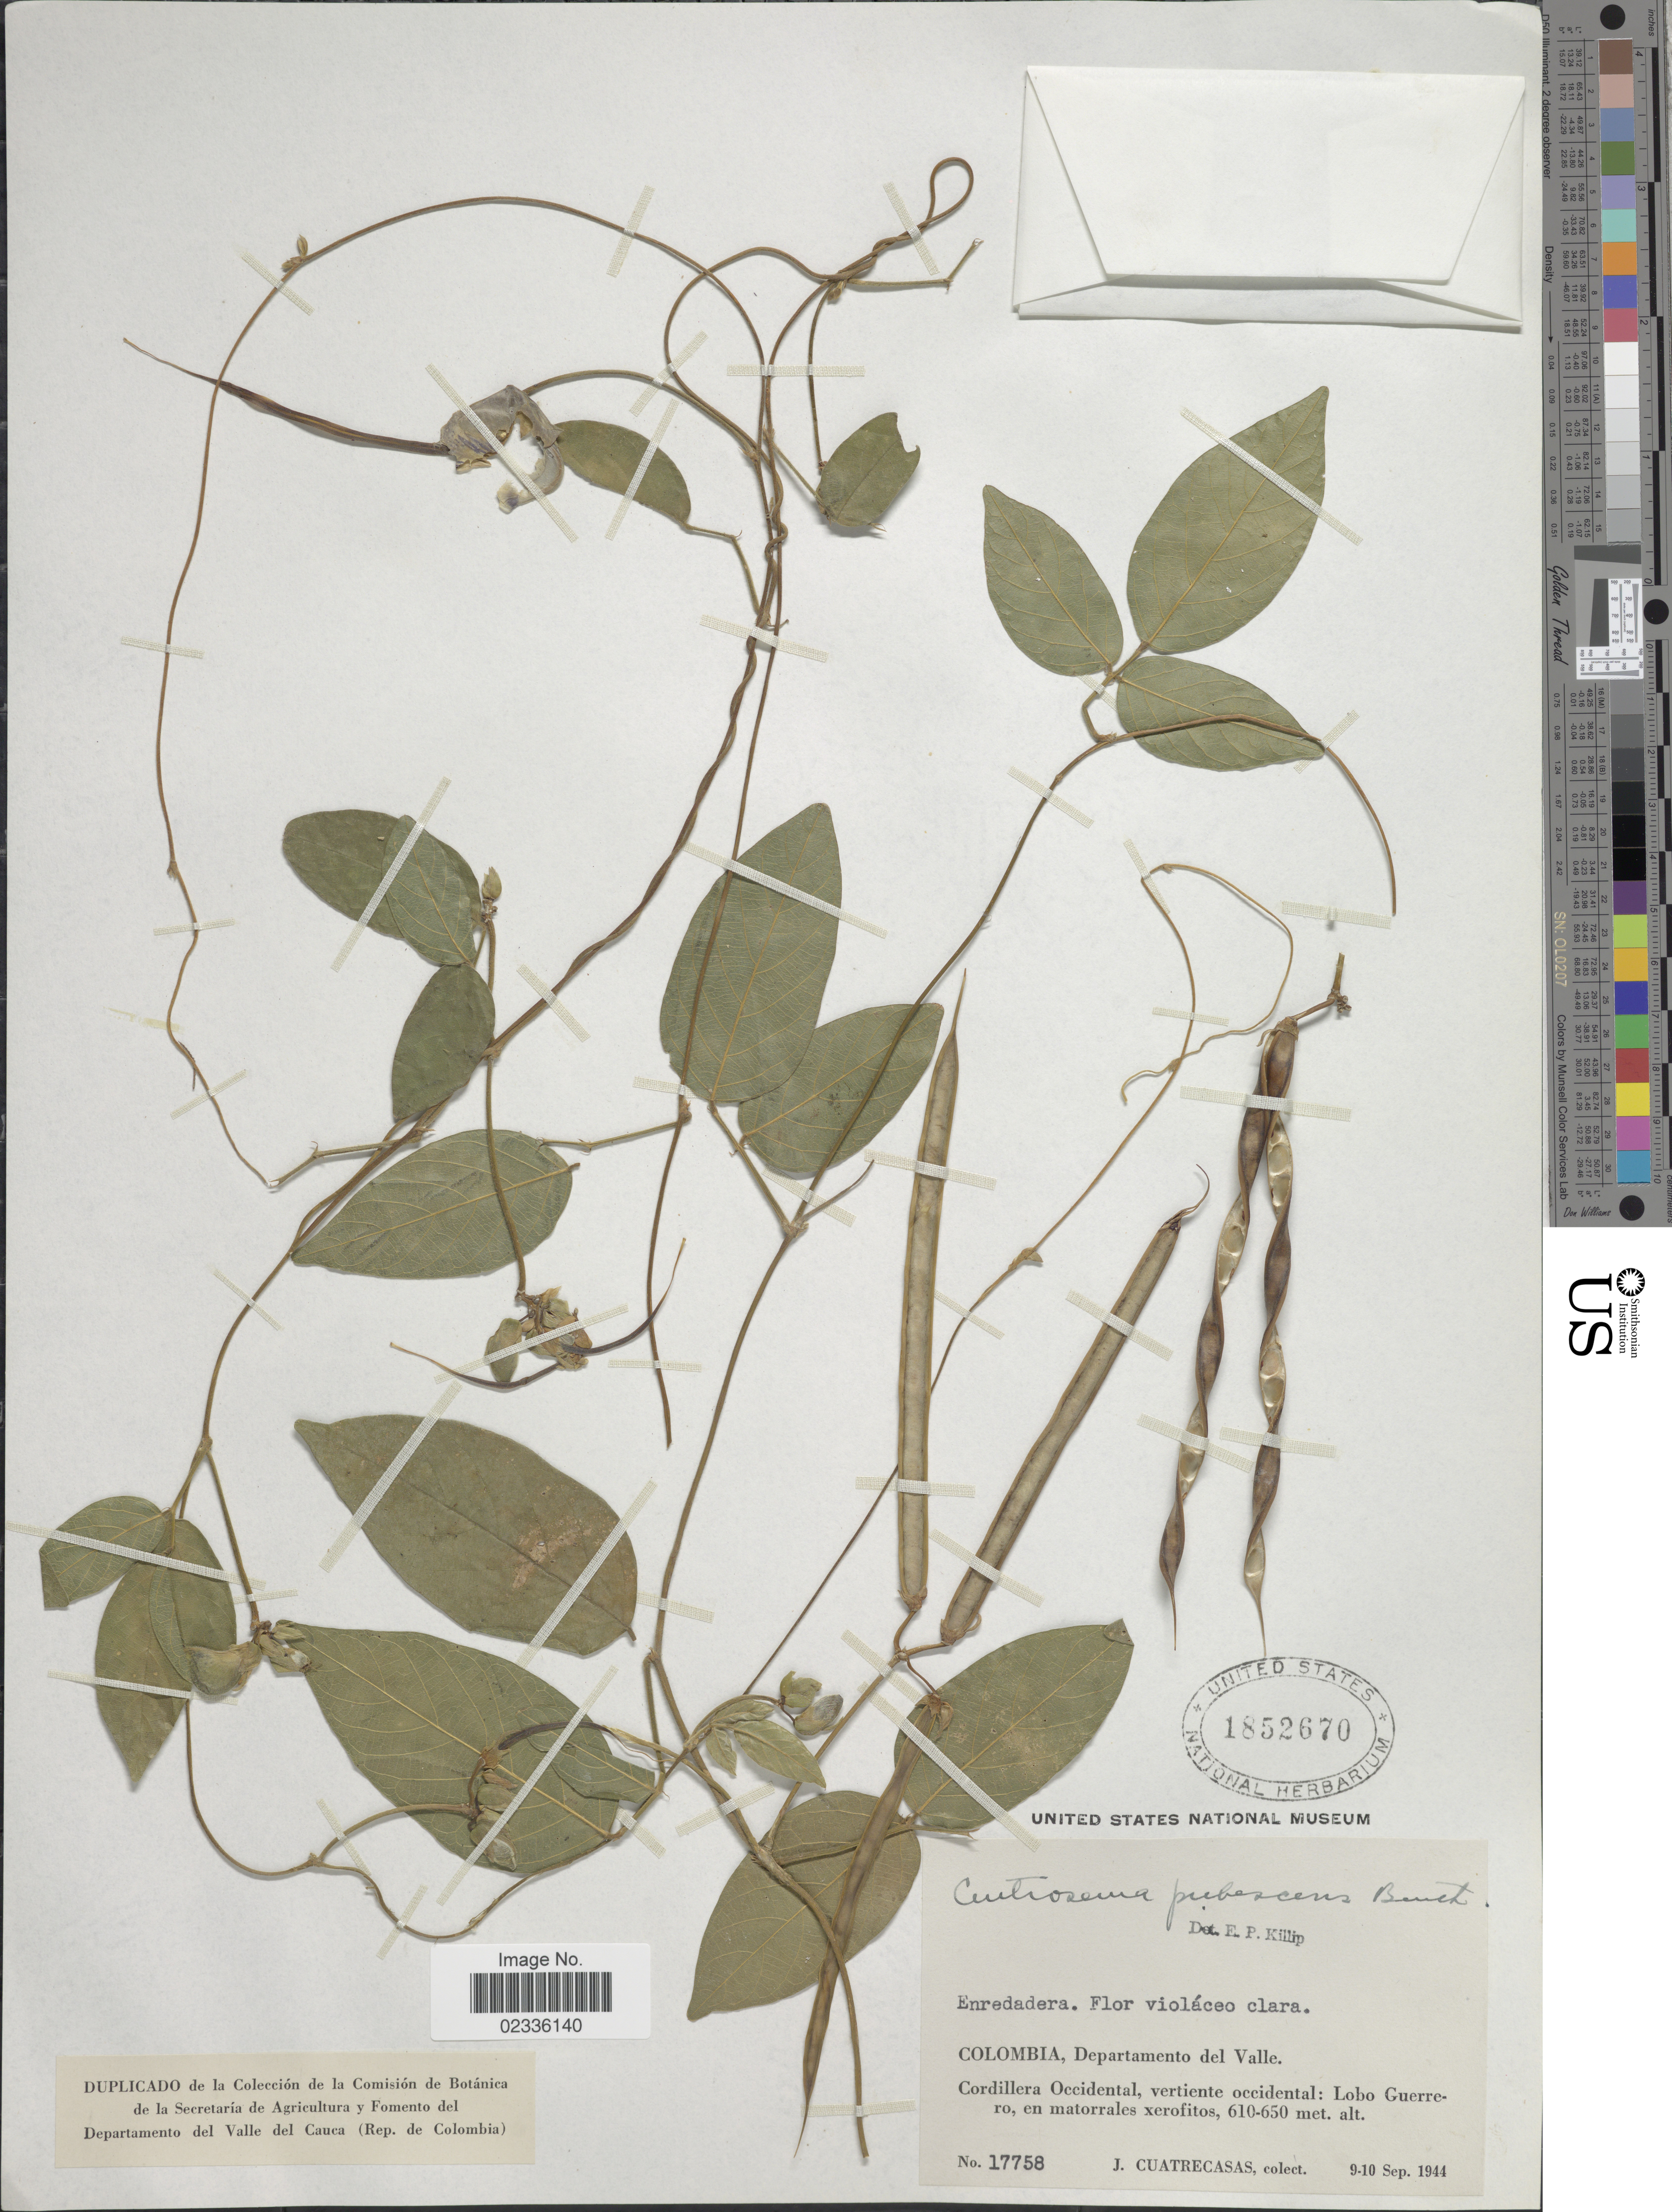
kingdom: Plantae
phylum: Tracheophyta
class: Magnoliopsida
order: Fabales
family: Fabaceae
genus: Centrosema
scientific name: Centrosema pubescens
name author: Benth.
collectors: J. Cuatrecasas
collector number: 17758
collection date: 1944-09-09/1944-09-10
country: Colombia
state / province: Valle del Cauca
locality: Departamento del Valle. Cordillera Occidental, vertiente occidental: Lobo Geurrero, en matorrales xerfitos.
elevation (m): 610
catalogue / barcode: US 1852670